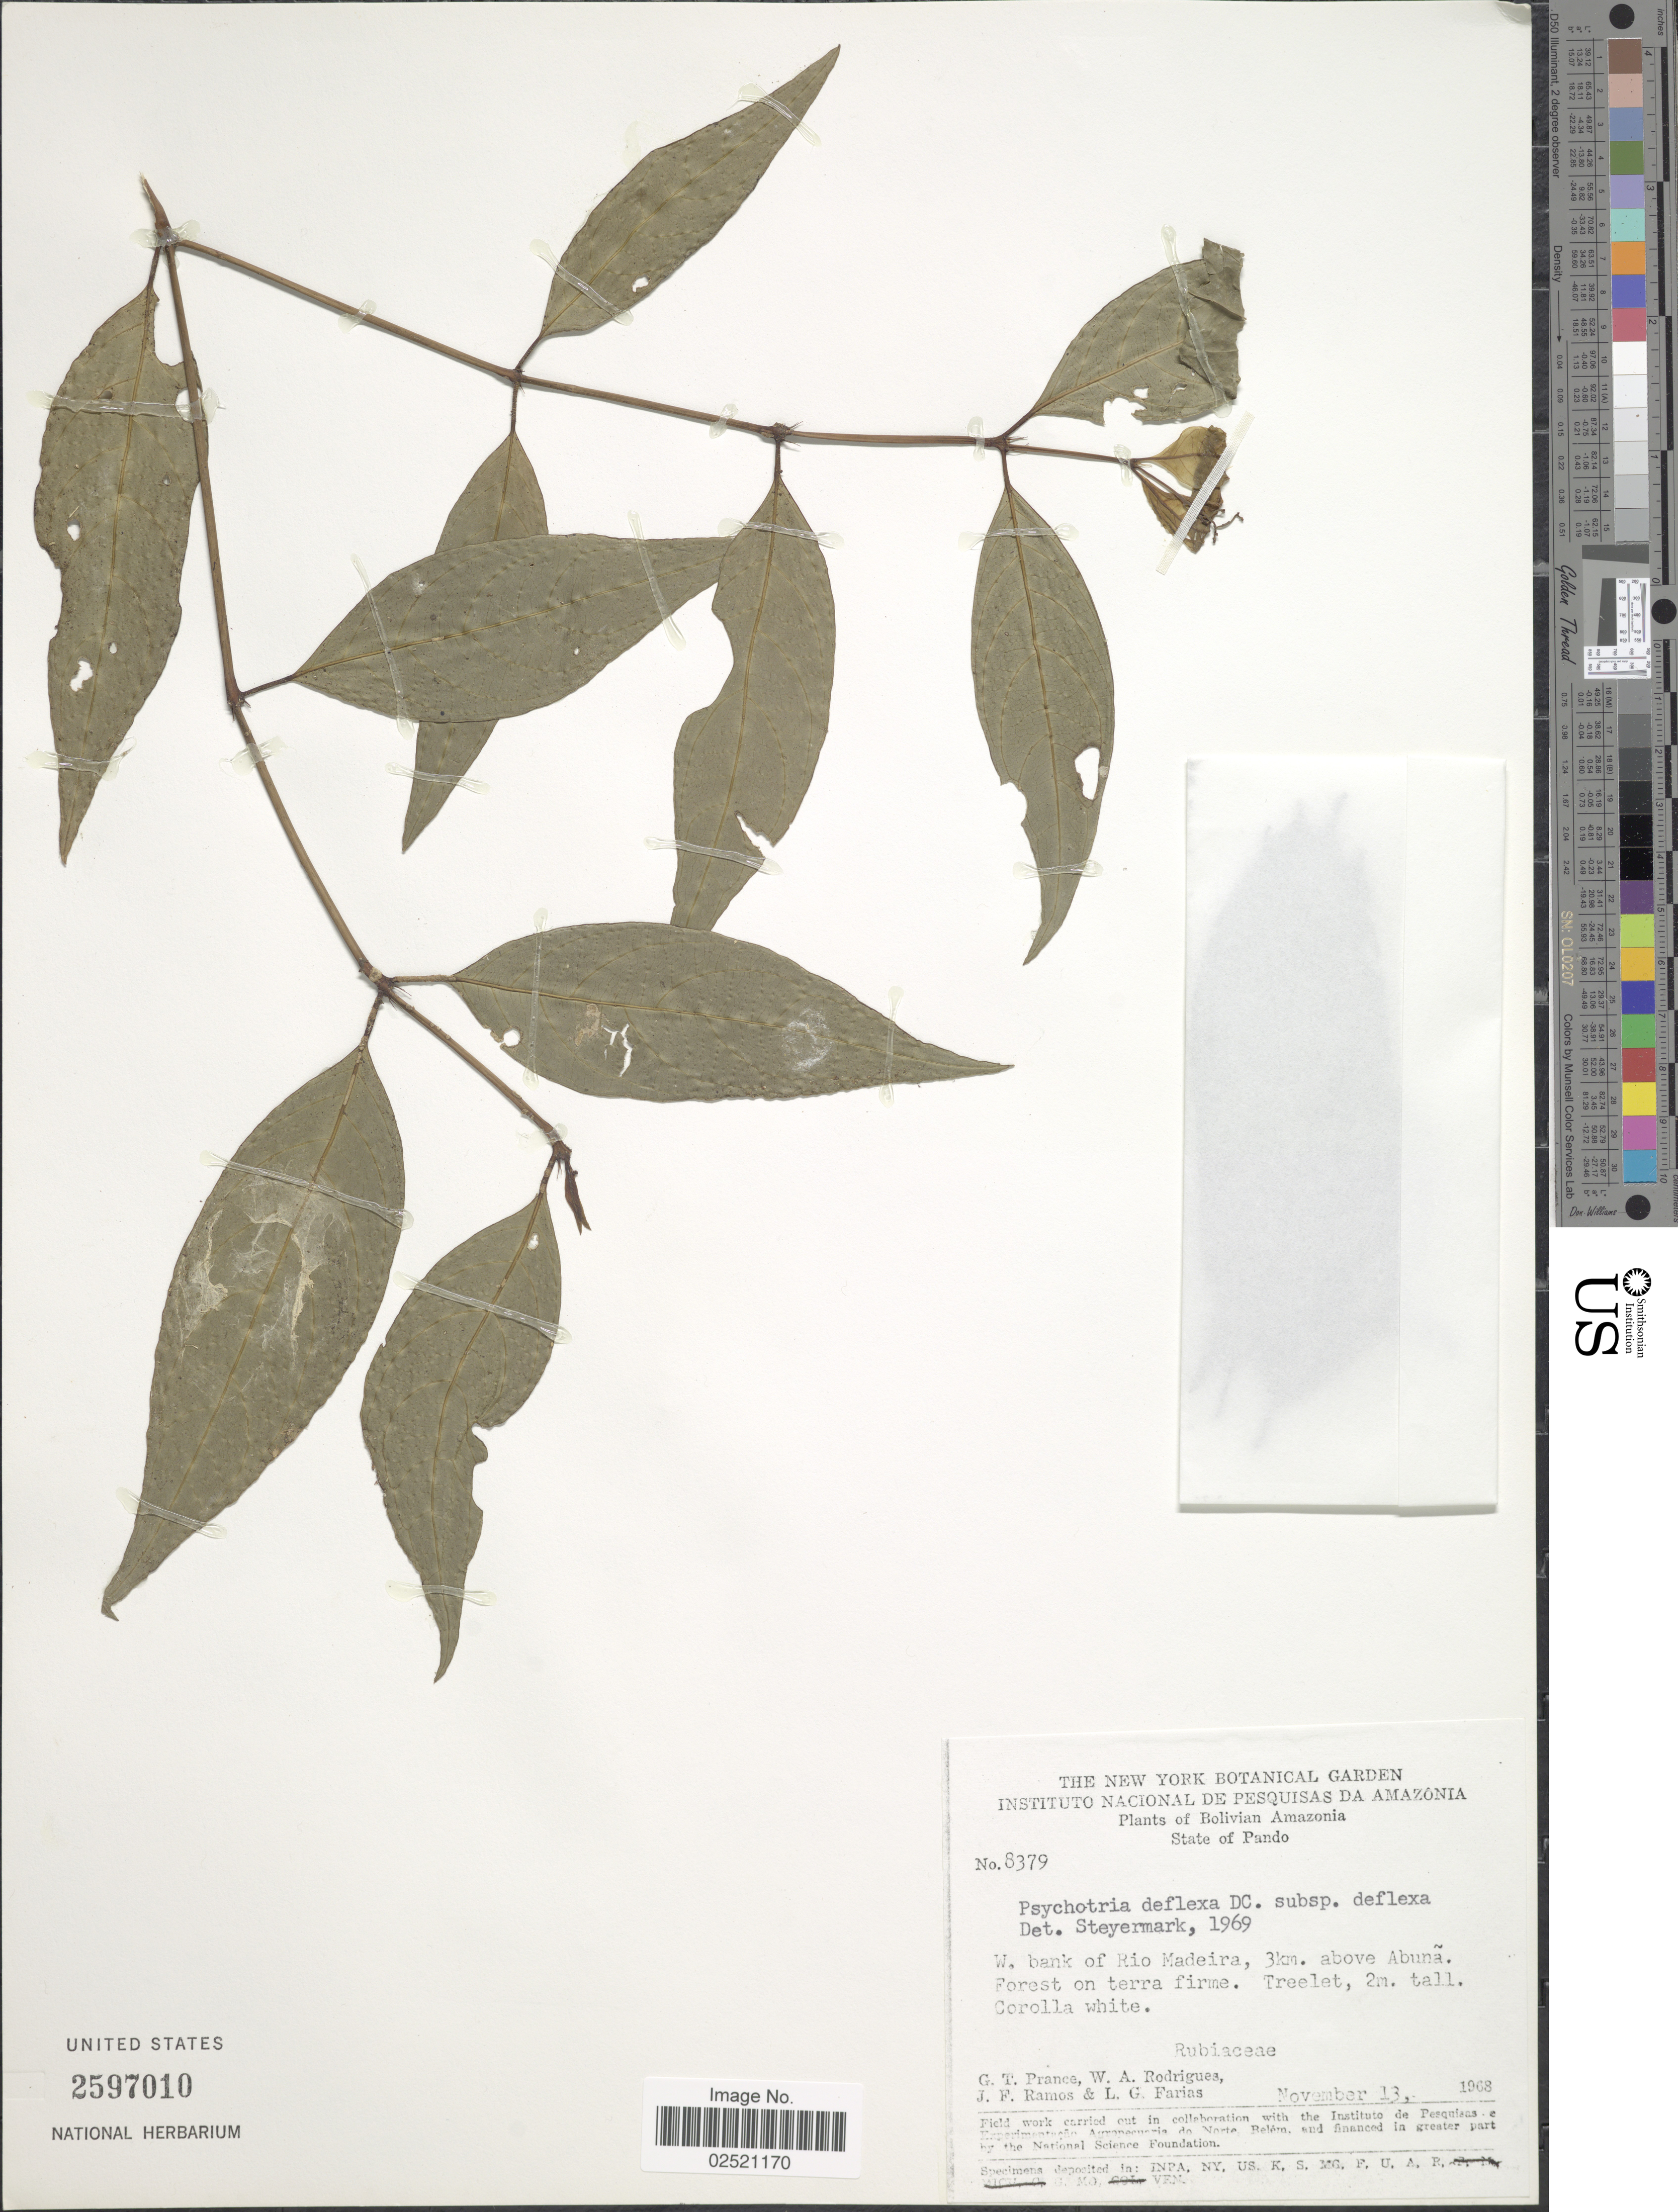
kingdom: Plantae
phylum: Tracheophyta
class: Magnoliopsida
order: Gentianales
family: Rubiaceae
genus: Psychotria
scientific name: Psychotria deflexa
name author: DC.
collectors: G. T. Prance, W. A. Rodrigues, J. F. Ramos & L. G. Farias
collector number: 8379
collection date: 1968-11-13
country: Bolivia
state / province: Pando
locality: Bolivan Amazonia, W. bank of Rio Madeira, 3km. above Abuna, forest on terra firme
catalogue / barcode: US 2597010